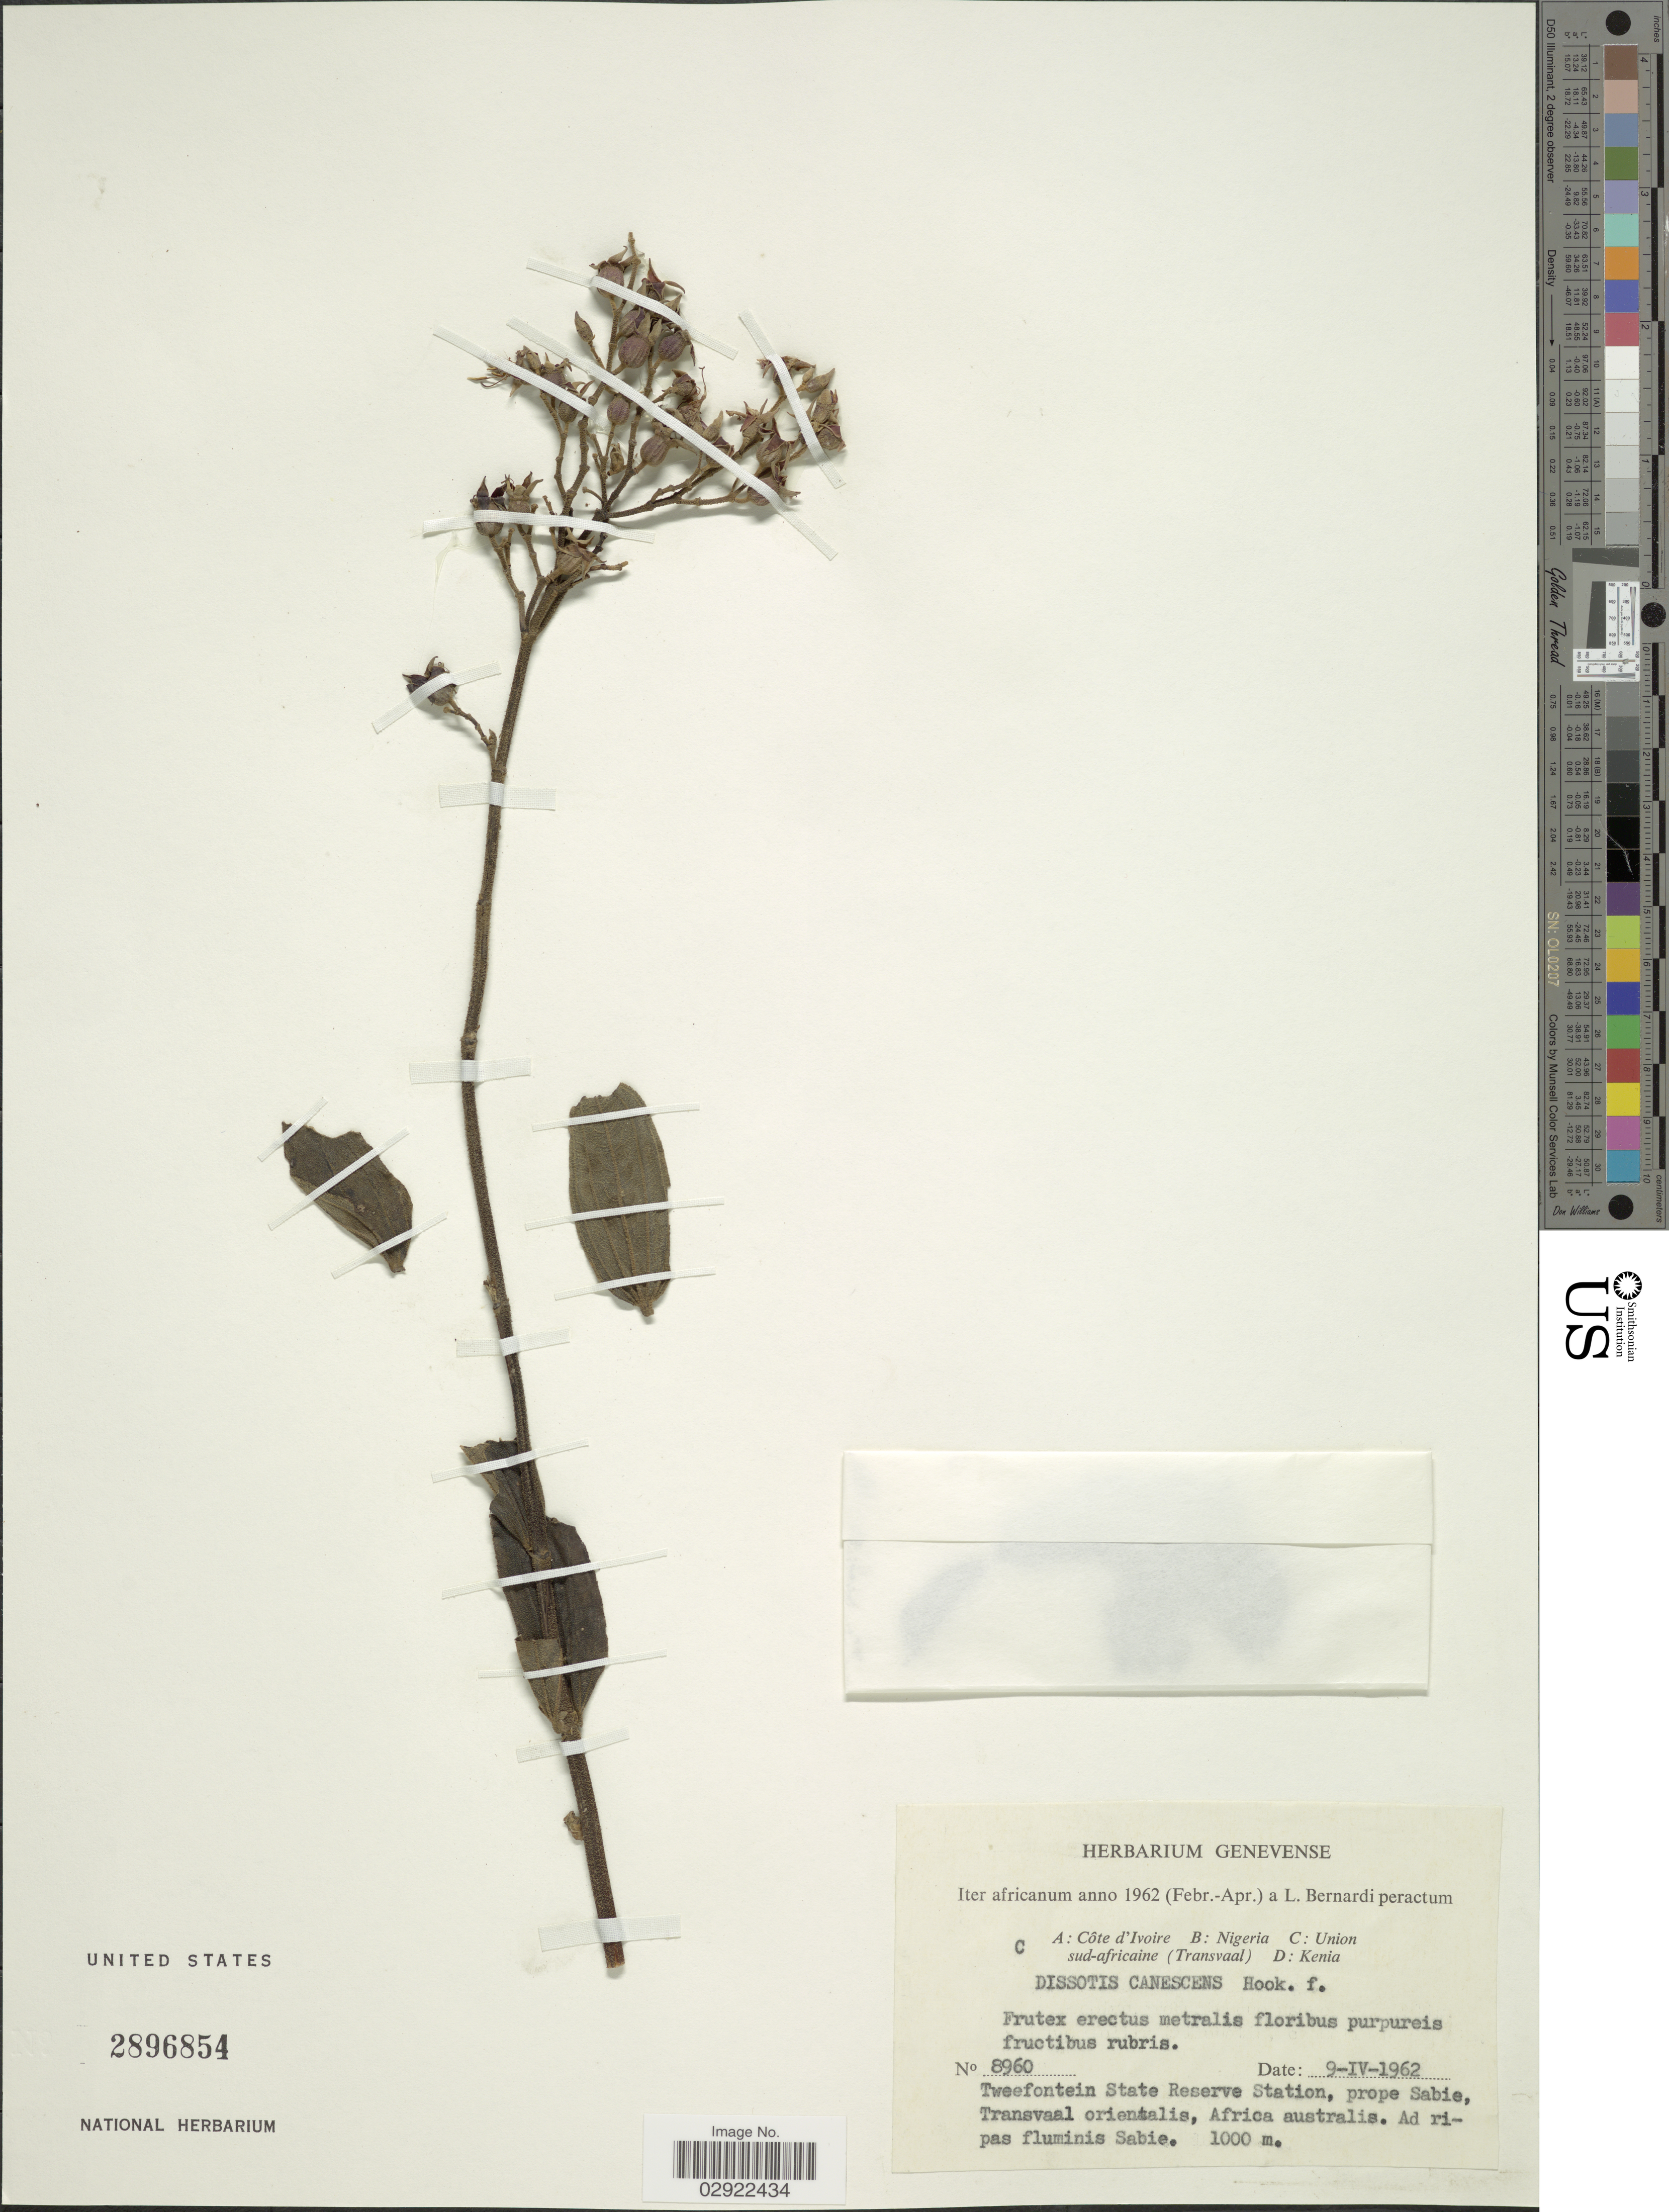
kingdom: Plantae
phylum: Tracheophyta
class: Magnoliopsida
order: Myrtales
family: Melastomataceae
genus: Argyrella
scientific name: Argyrella canescens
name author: (Graham) Harv.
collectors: L. Bernardi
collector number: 8960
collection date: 1962-04-09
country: South Africa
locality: Union sud-africaine (Transvaal). Tweefontein State Reserve Station, prope Sabie, Transvaal orientalis, Africa australis.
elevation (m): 1000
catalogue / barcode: US 2896854